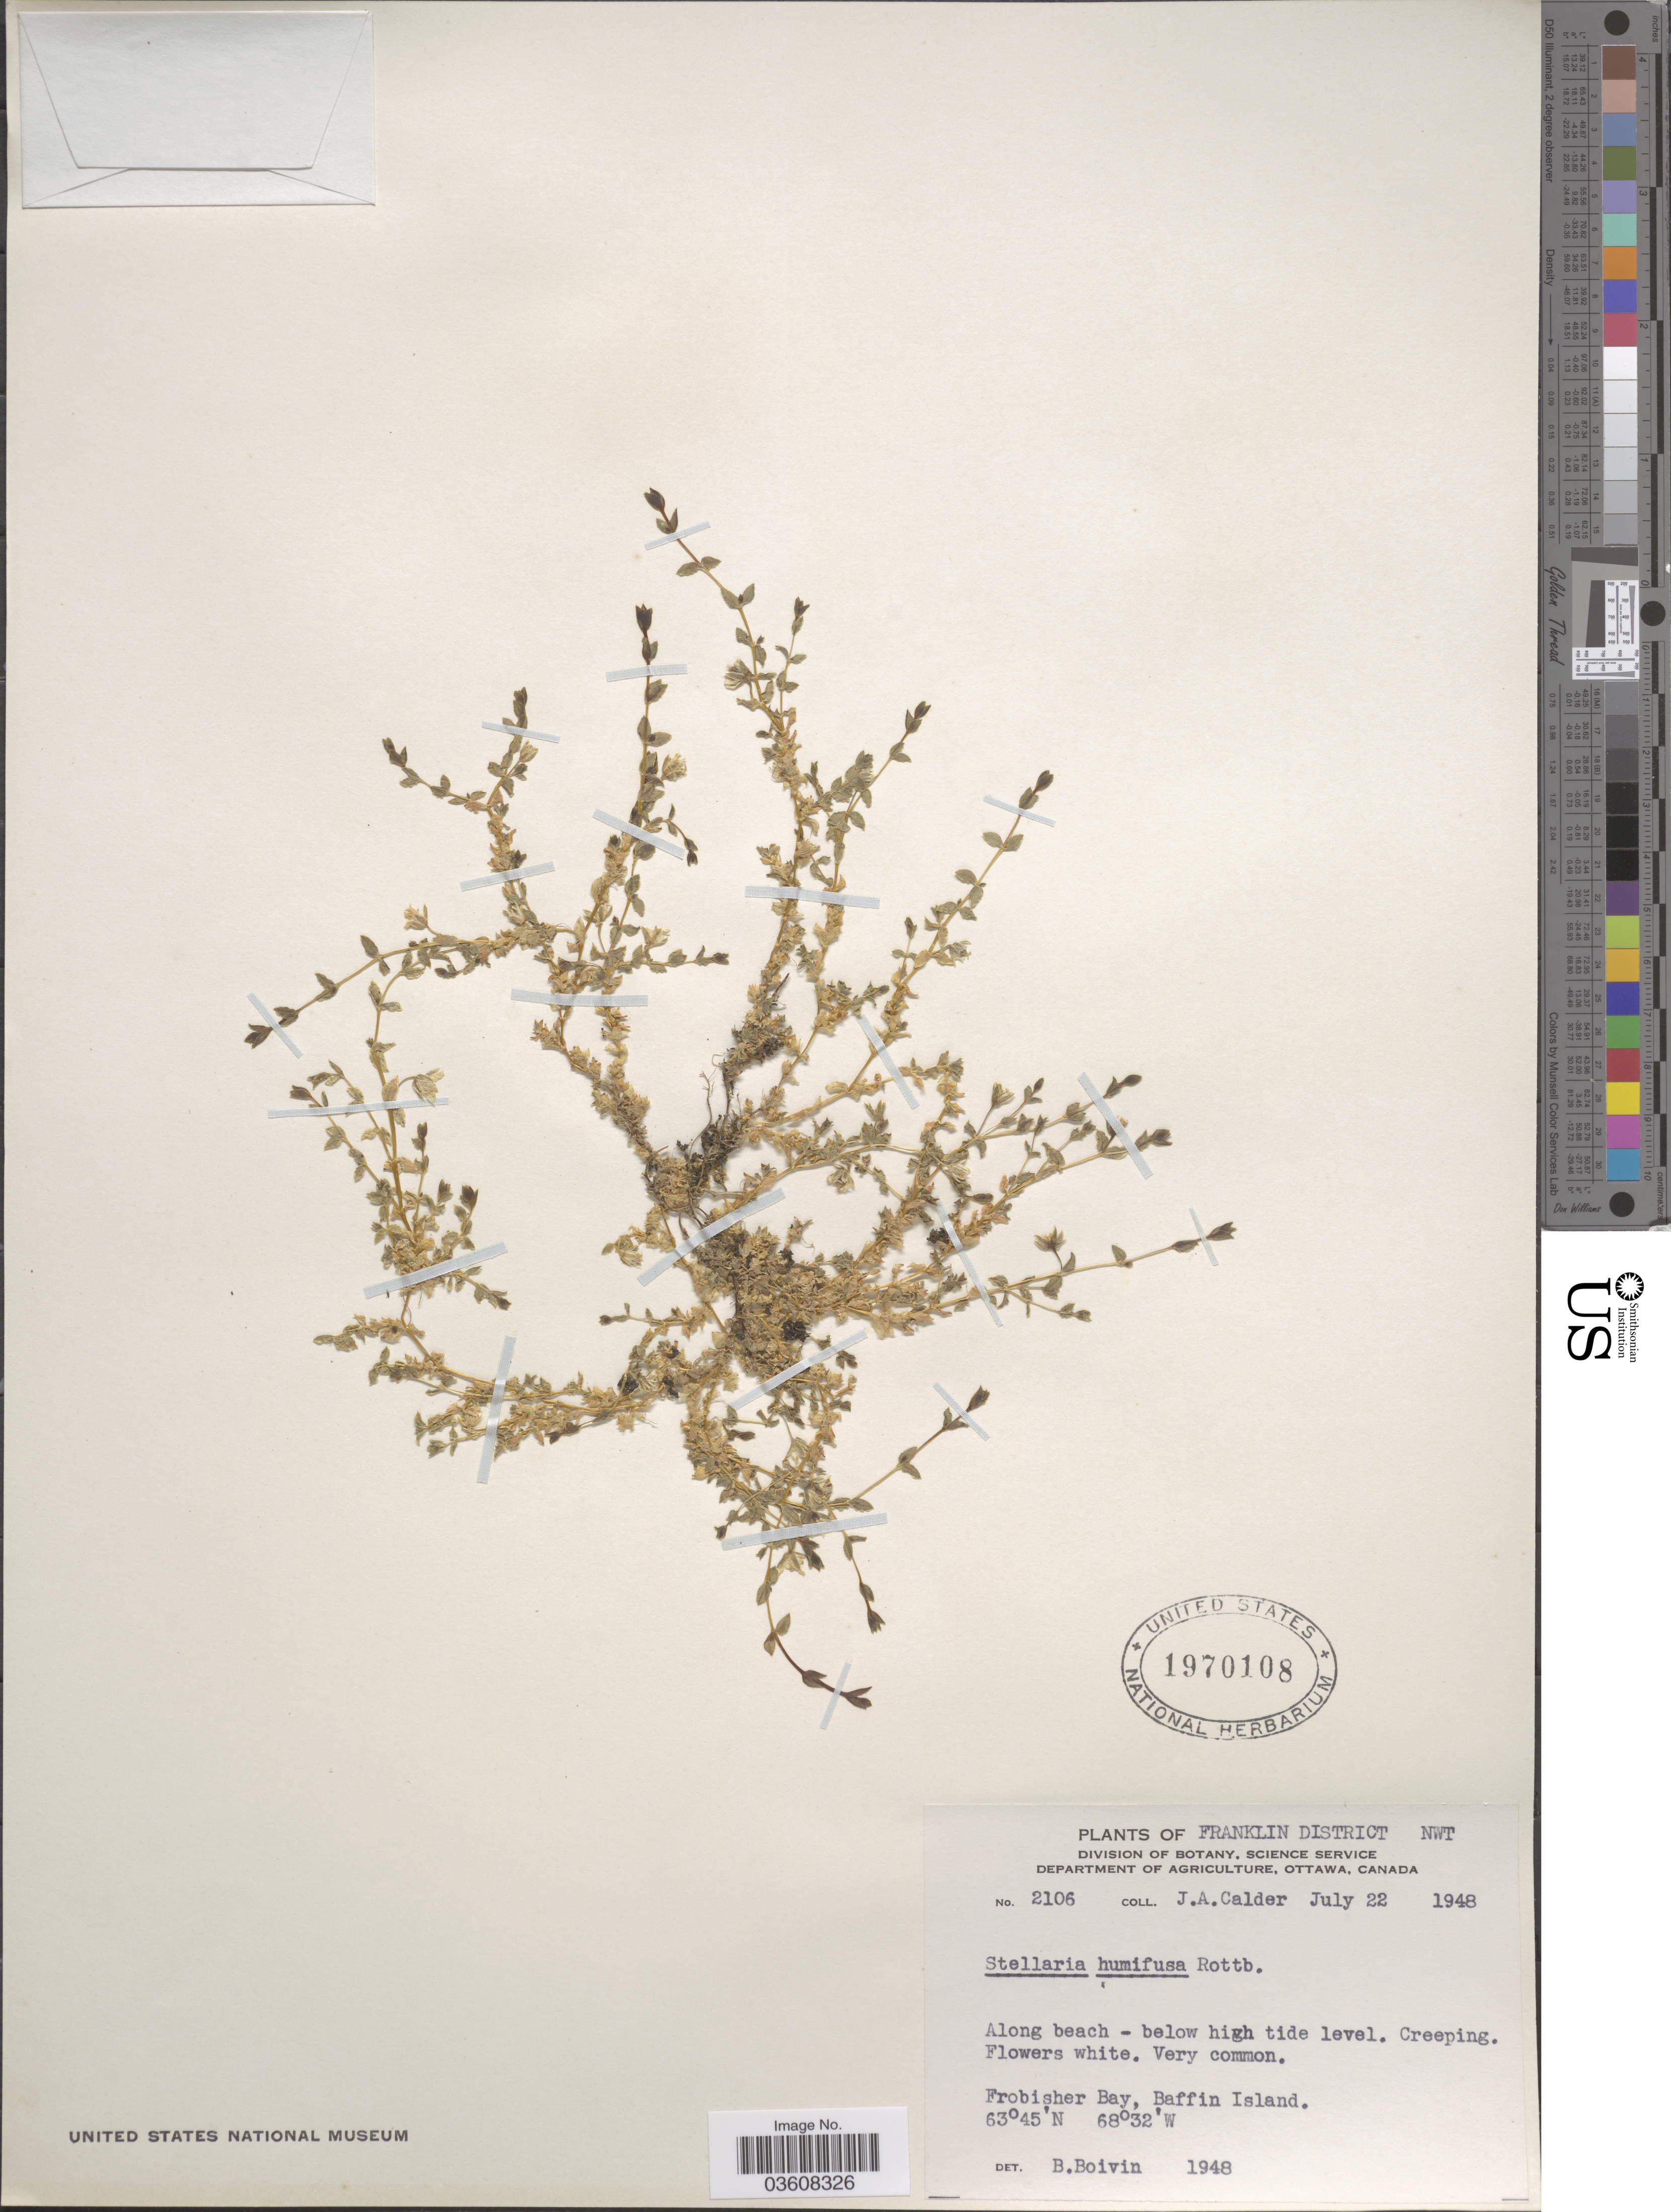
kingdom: Plantae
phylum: Tracheophyta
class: Magnoliopsida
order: Caryophyllales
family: Caryophyllaceae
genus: Stellaria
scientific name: Stellaria humifusa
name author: Rottb.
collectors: J. A. Calder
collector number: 2106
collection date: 1948-07-22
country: Canada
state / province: Northwest Territories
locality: Franklin District NWT. Along beach - below high tide level. Frobisher Bay, Baffin Island.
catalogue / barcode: US 1970108